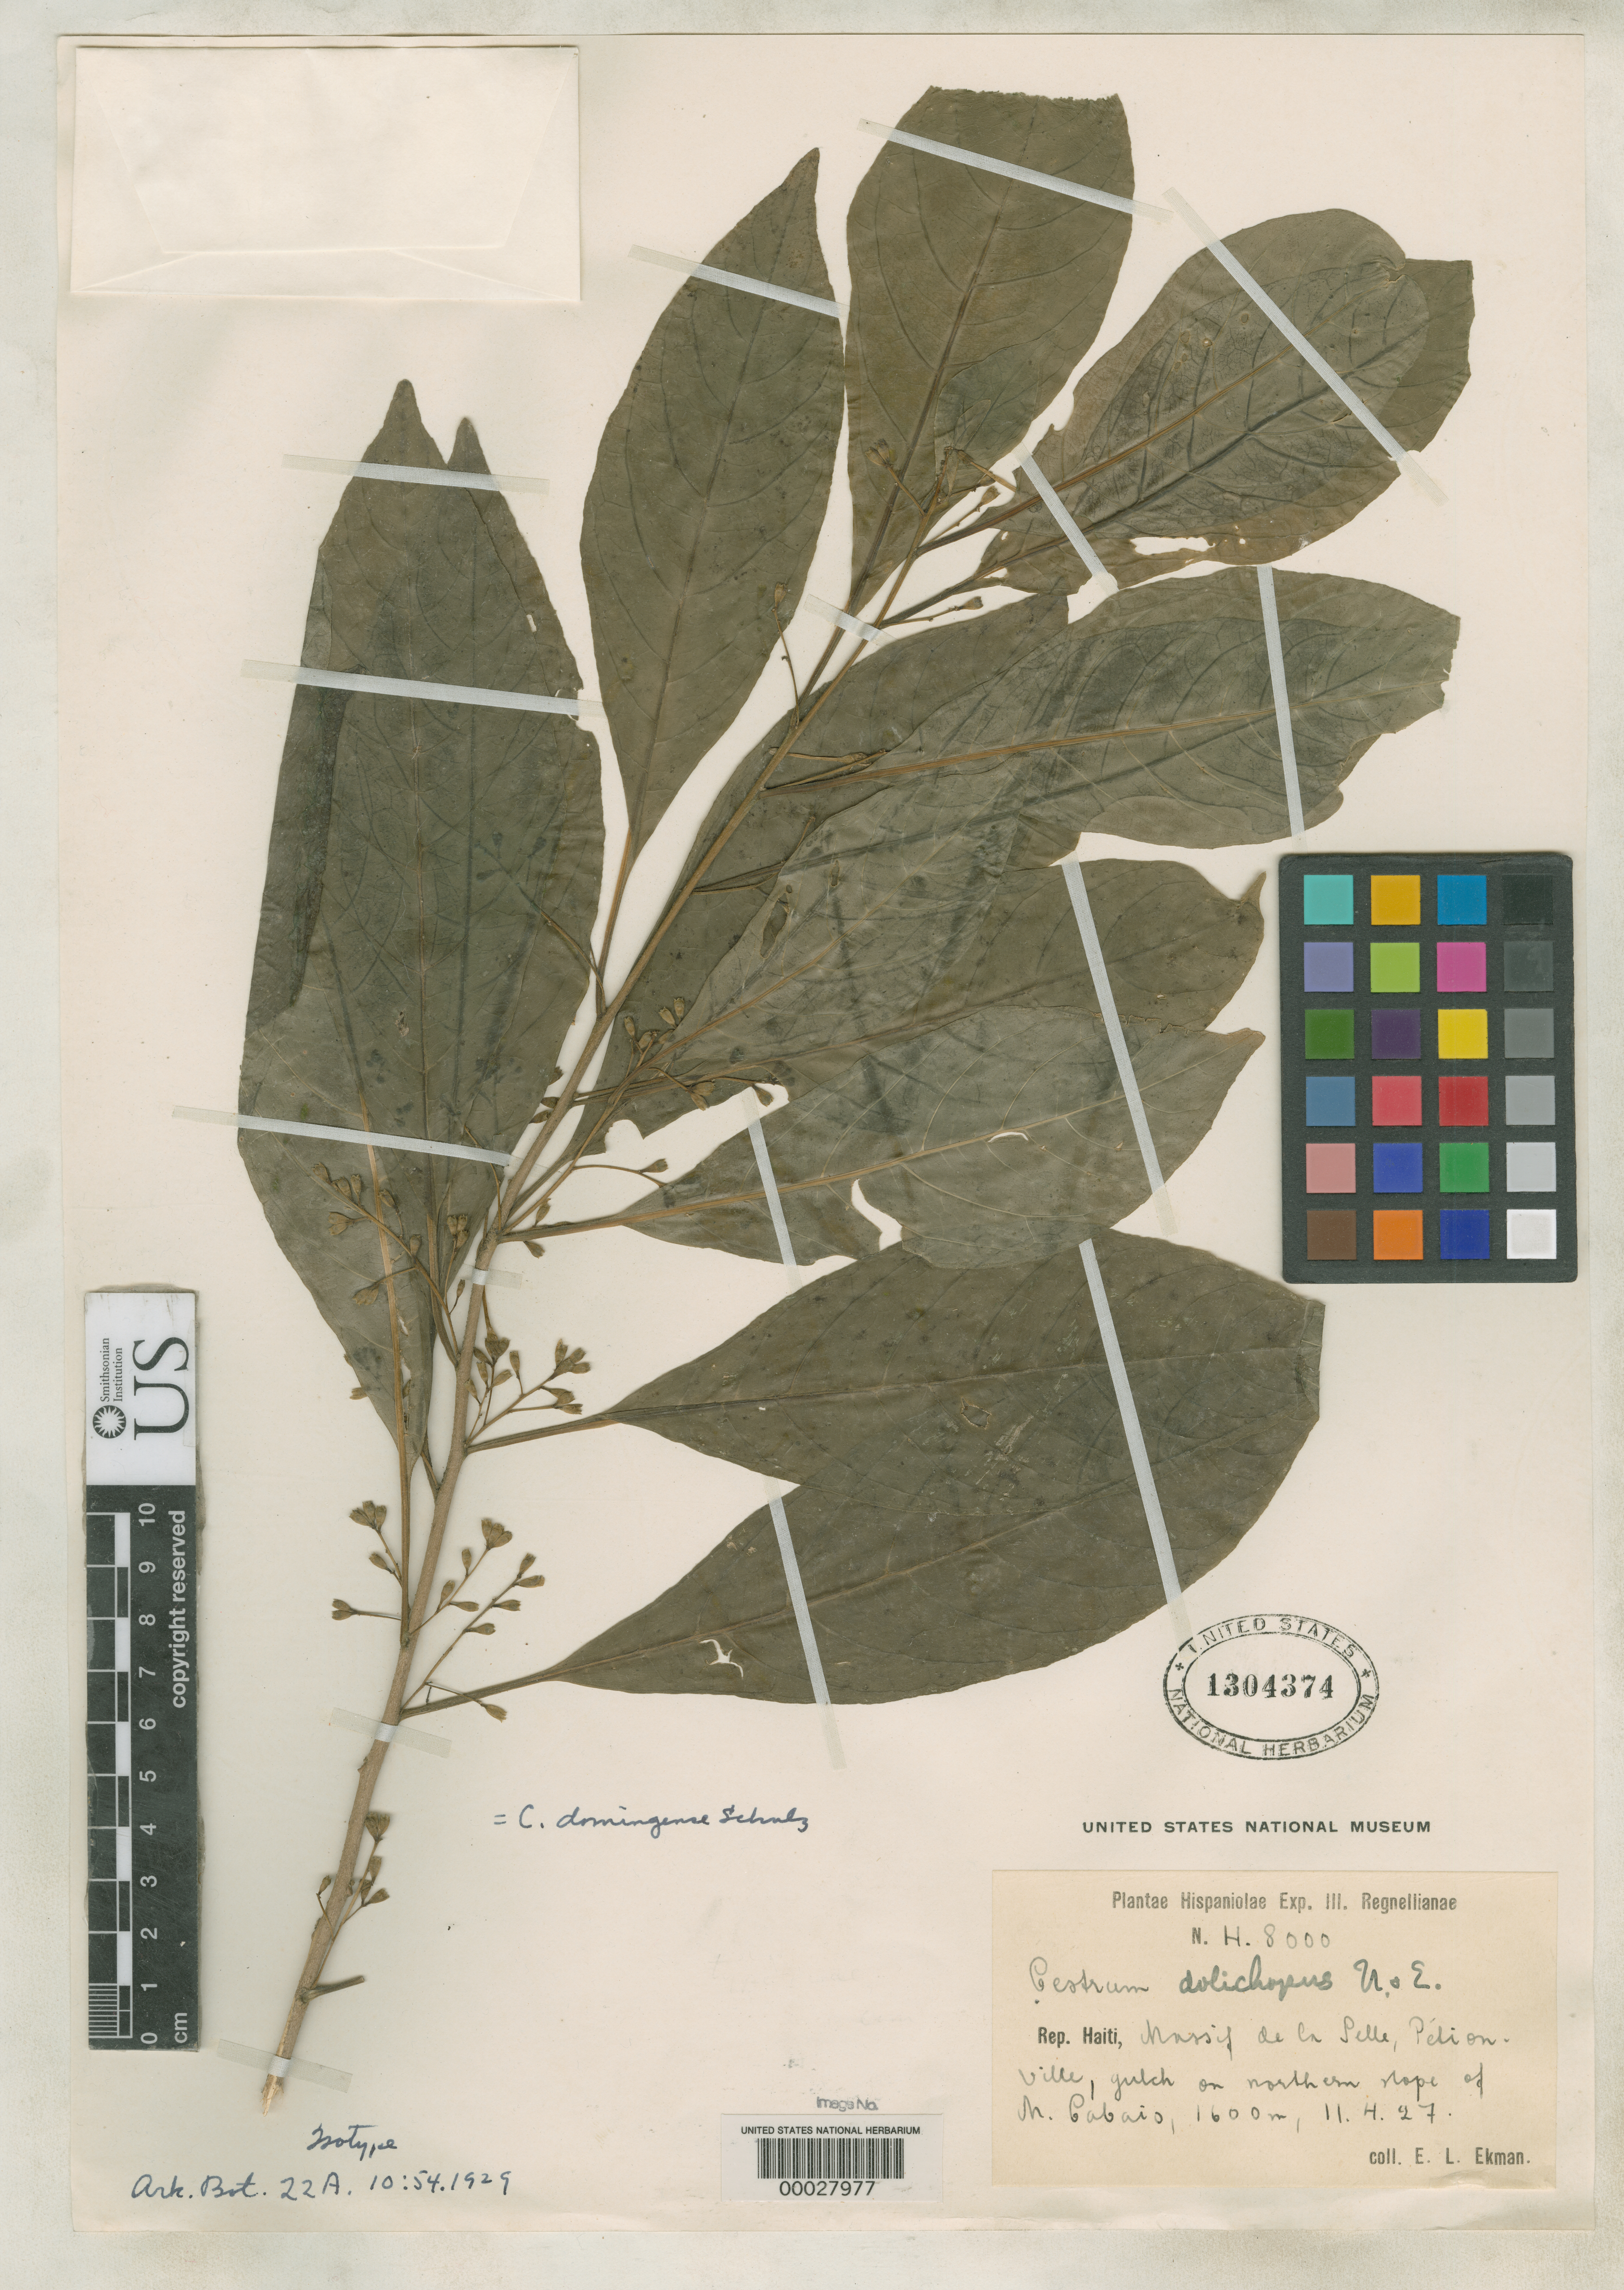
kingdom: Plantae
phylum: Tracheophyta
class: Magnoliopsida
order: Solanales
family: Solanaceae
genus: Cestrum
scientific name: Cestrum dolichopus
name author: Urb. & Ekman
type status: Isotype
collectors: E. L. Ekman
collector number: H 8000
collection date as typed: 11 Apr 1927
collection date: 1927-04-11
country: Haiti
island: Hispaniola Island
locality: Northen slope of Mt. Cabais.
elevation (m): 1600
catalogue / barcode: US 1304374